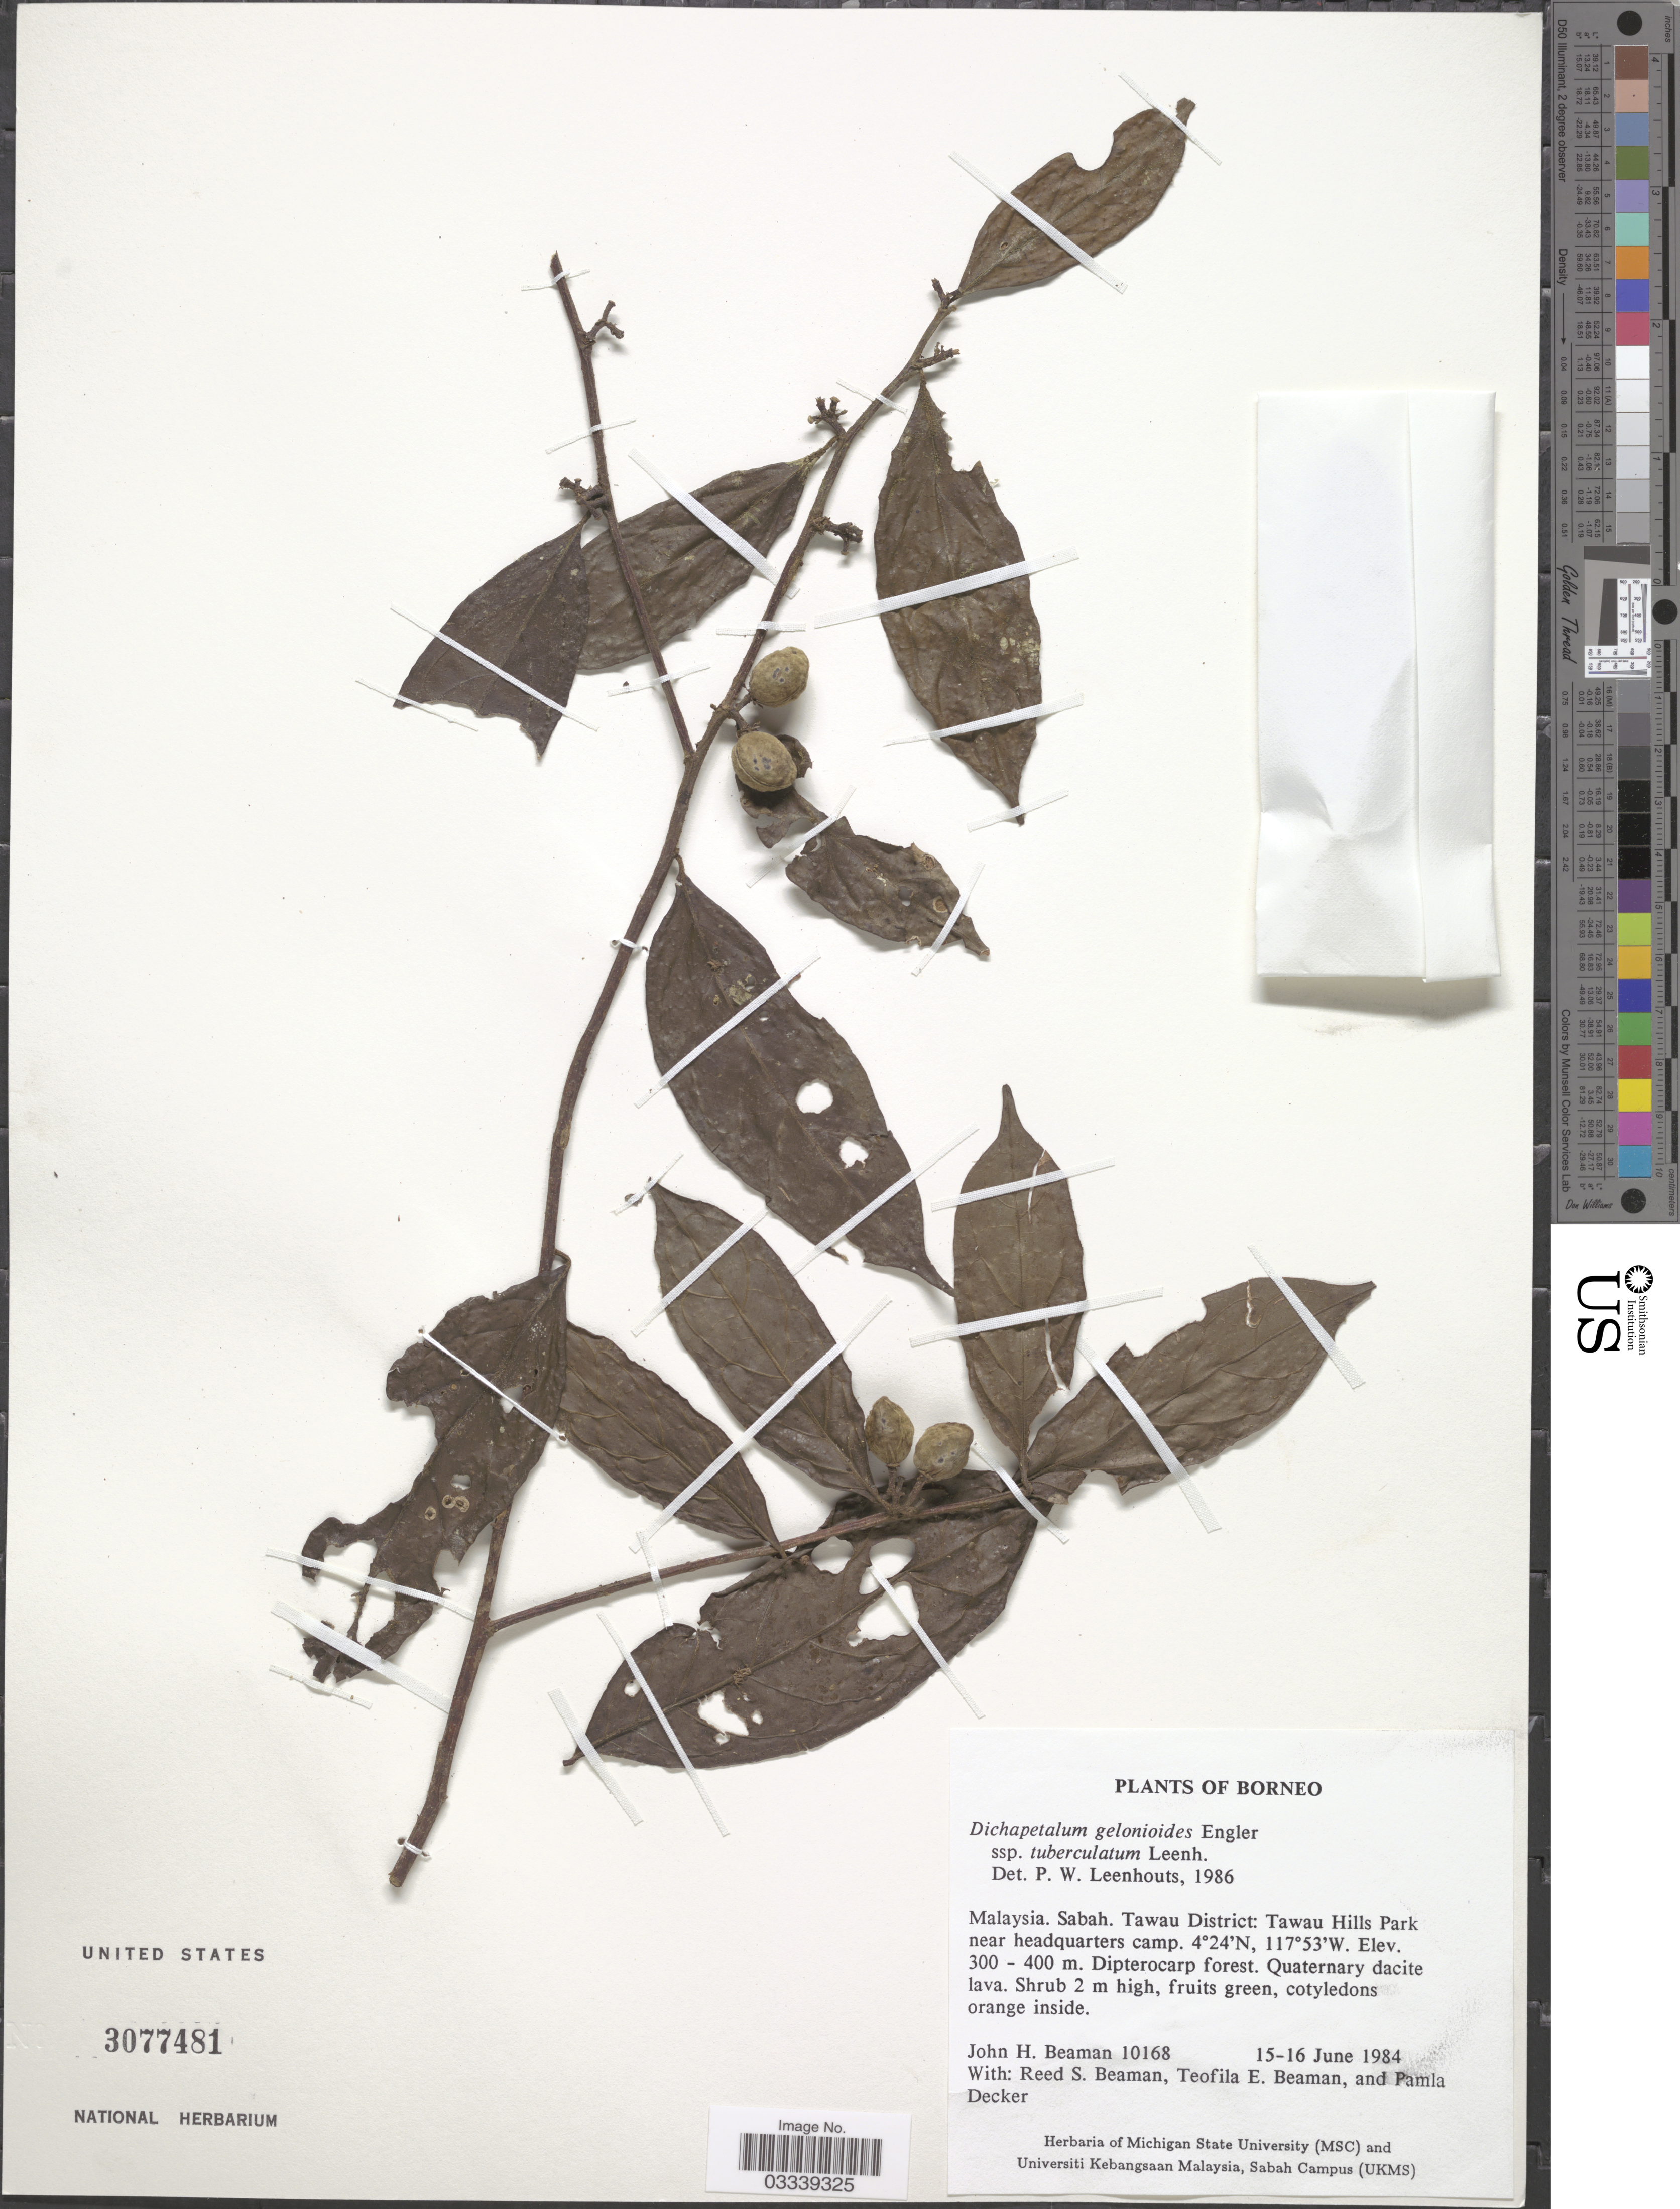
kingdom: Plantae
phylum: Tracheophyta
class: Magnoliopsida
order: Malpighiales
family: Dichapetalaceae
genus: Dichapetalum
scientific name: Dichapetalum gelonioides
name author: (Roxb.) Engl.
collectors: J. H. Beaman, R. S. Beaman, T. E. Beaman & P. Decker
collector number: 10168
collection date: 1984-06-15/1984-06-16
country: Malaysia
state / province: Sabah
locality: Tawau District: Tawau Hills Park near headquarters camp.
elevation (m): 300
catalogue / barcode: US 3077481